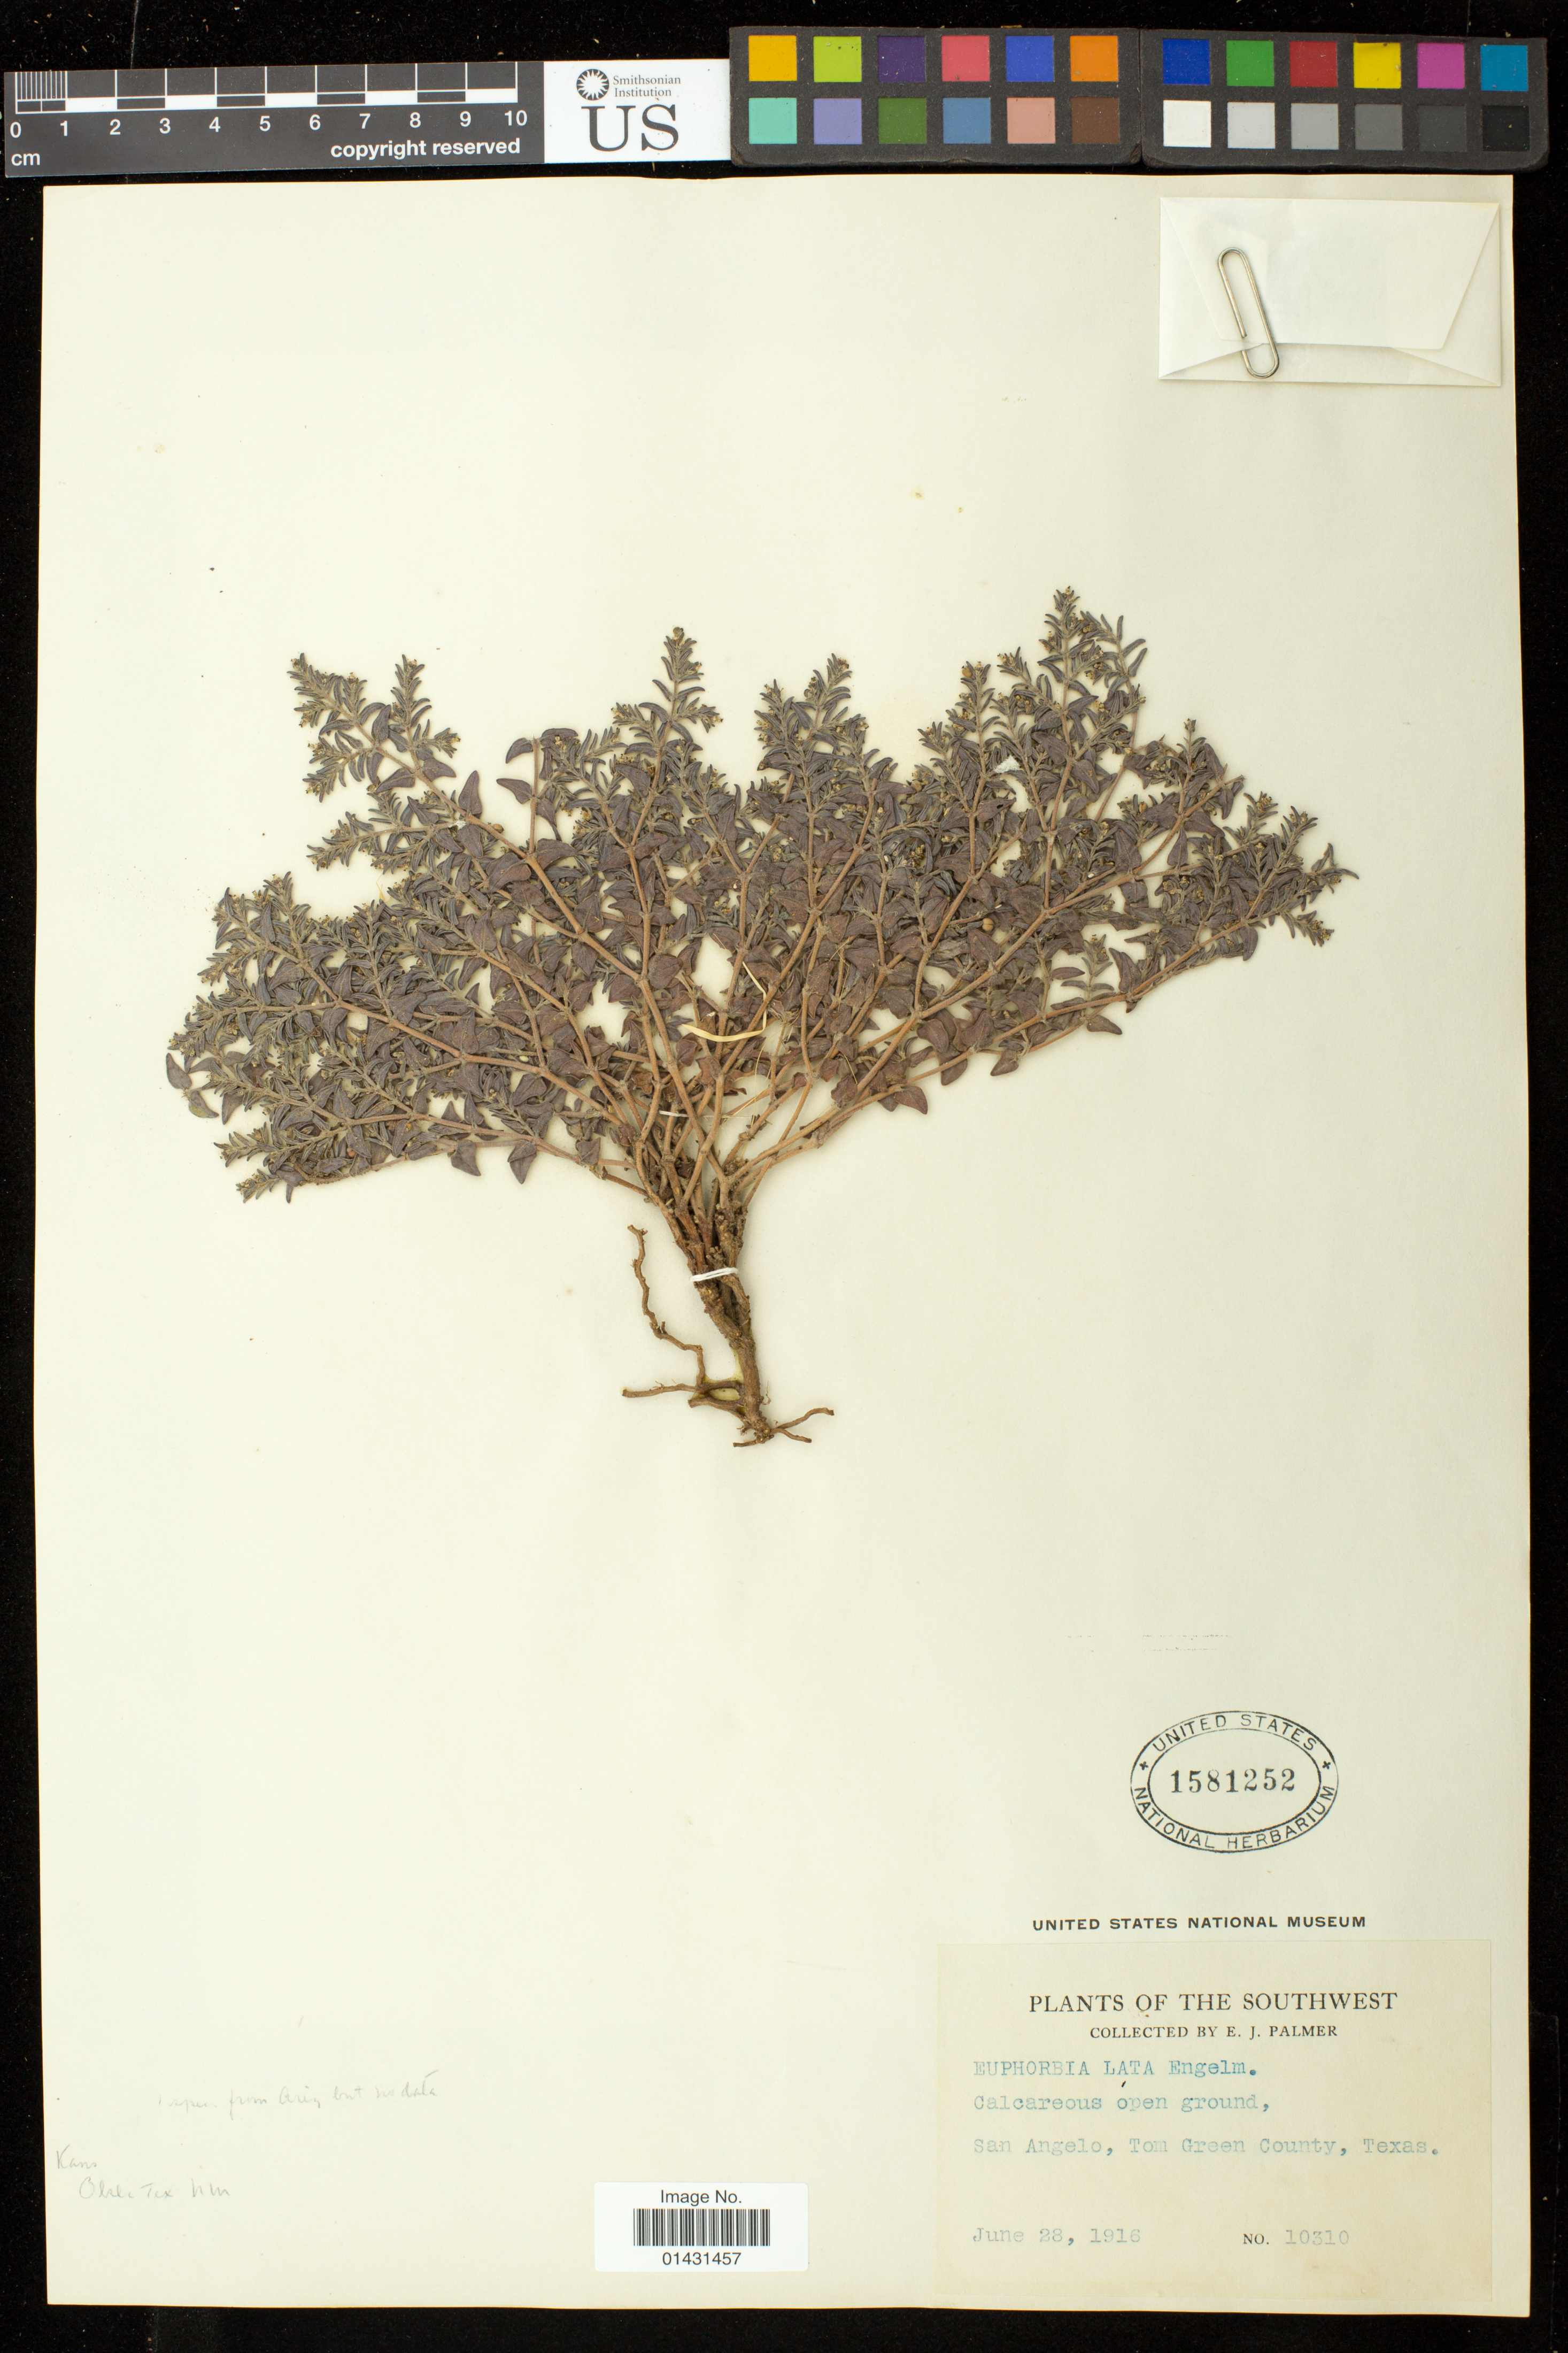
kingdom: Plantae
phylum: Tracheophyta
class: Magnoliopsida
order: Malpighiales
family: Euphorbiaceae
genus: Euphorbia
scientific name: Euphorbia laxa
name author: Drake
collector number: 10310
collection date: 1916-06-28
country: United States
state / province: Texas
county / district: Tom Green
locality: San Angelo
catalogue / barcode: US 1581252